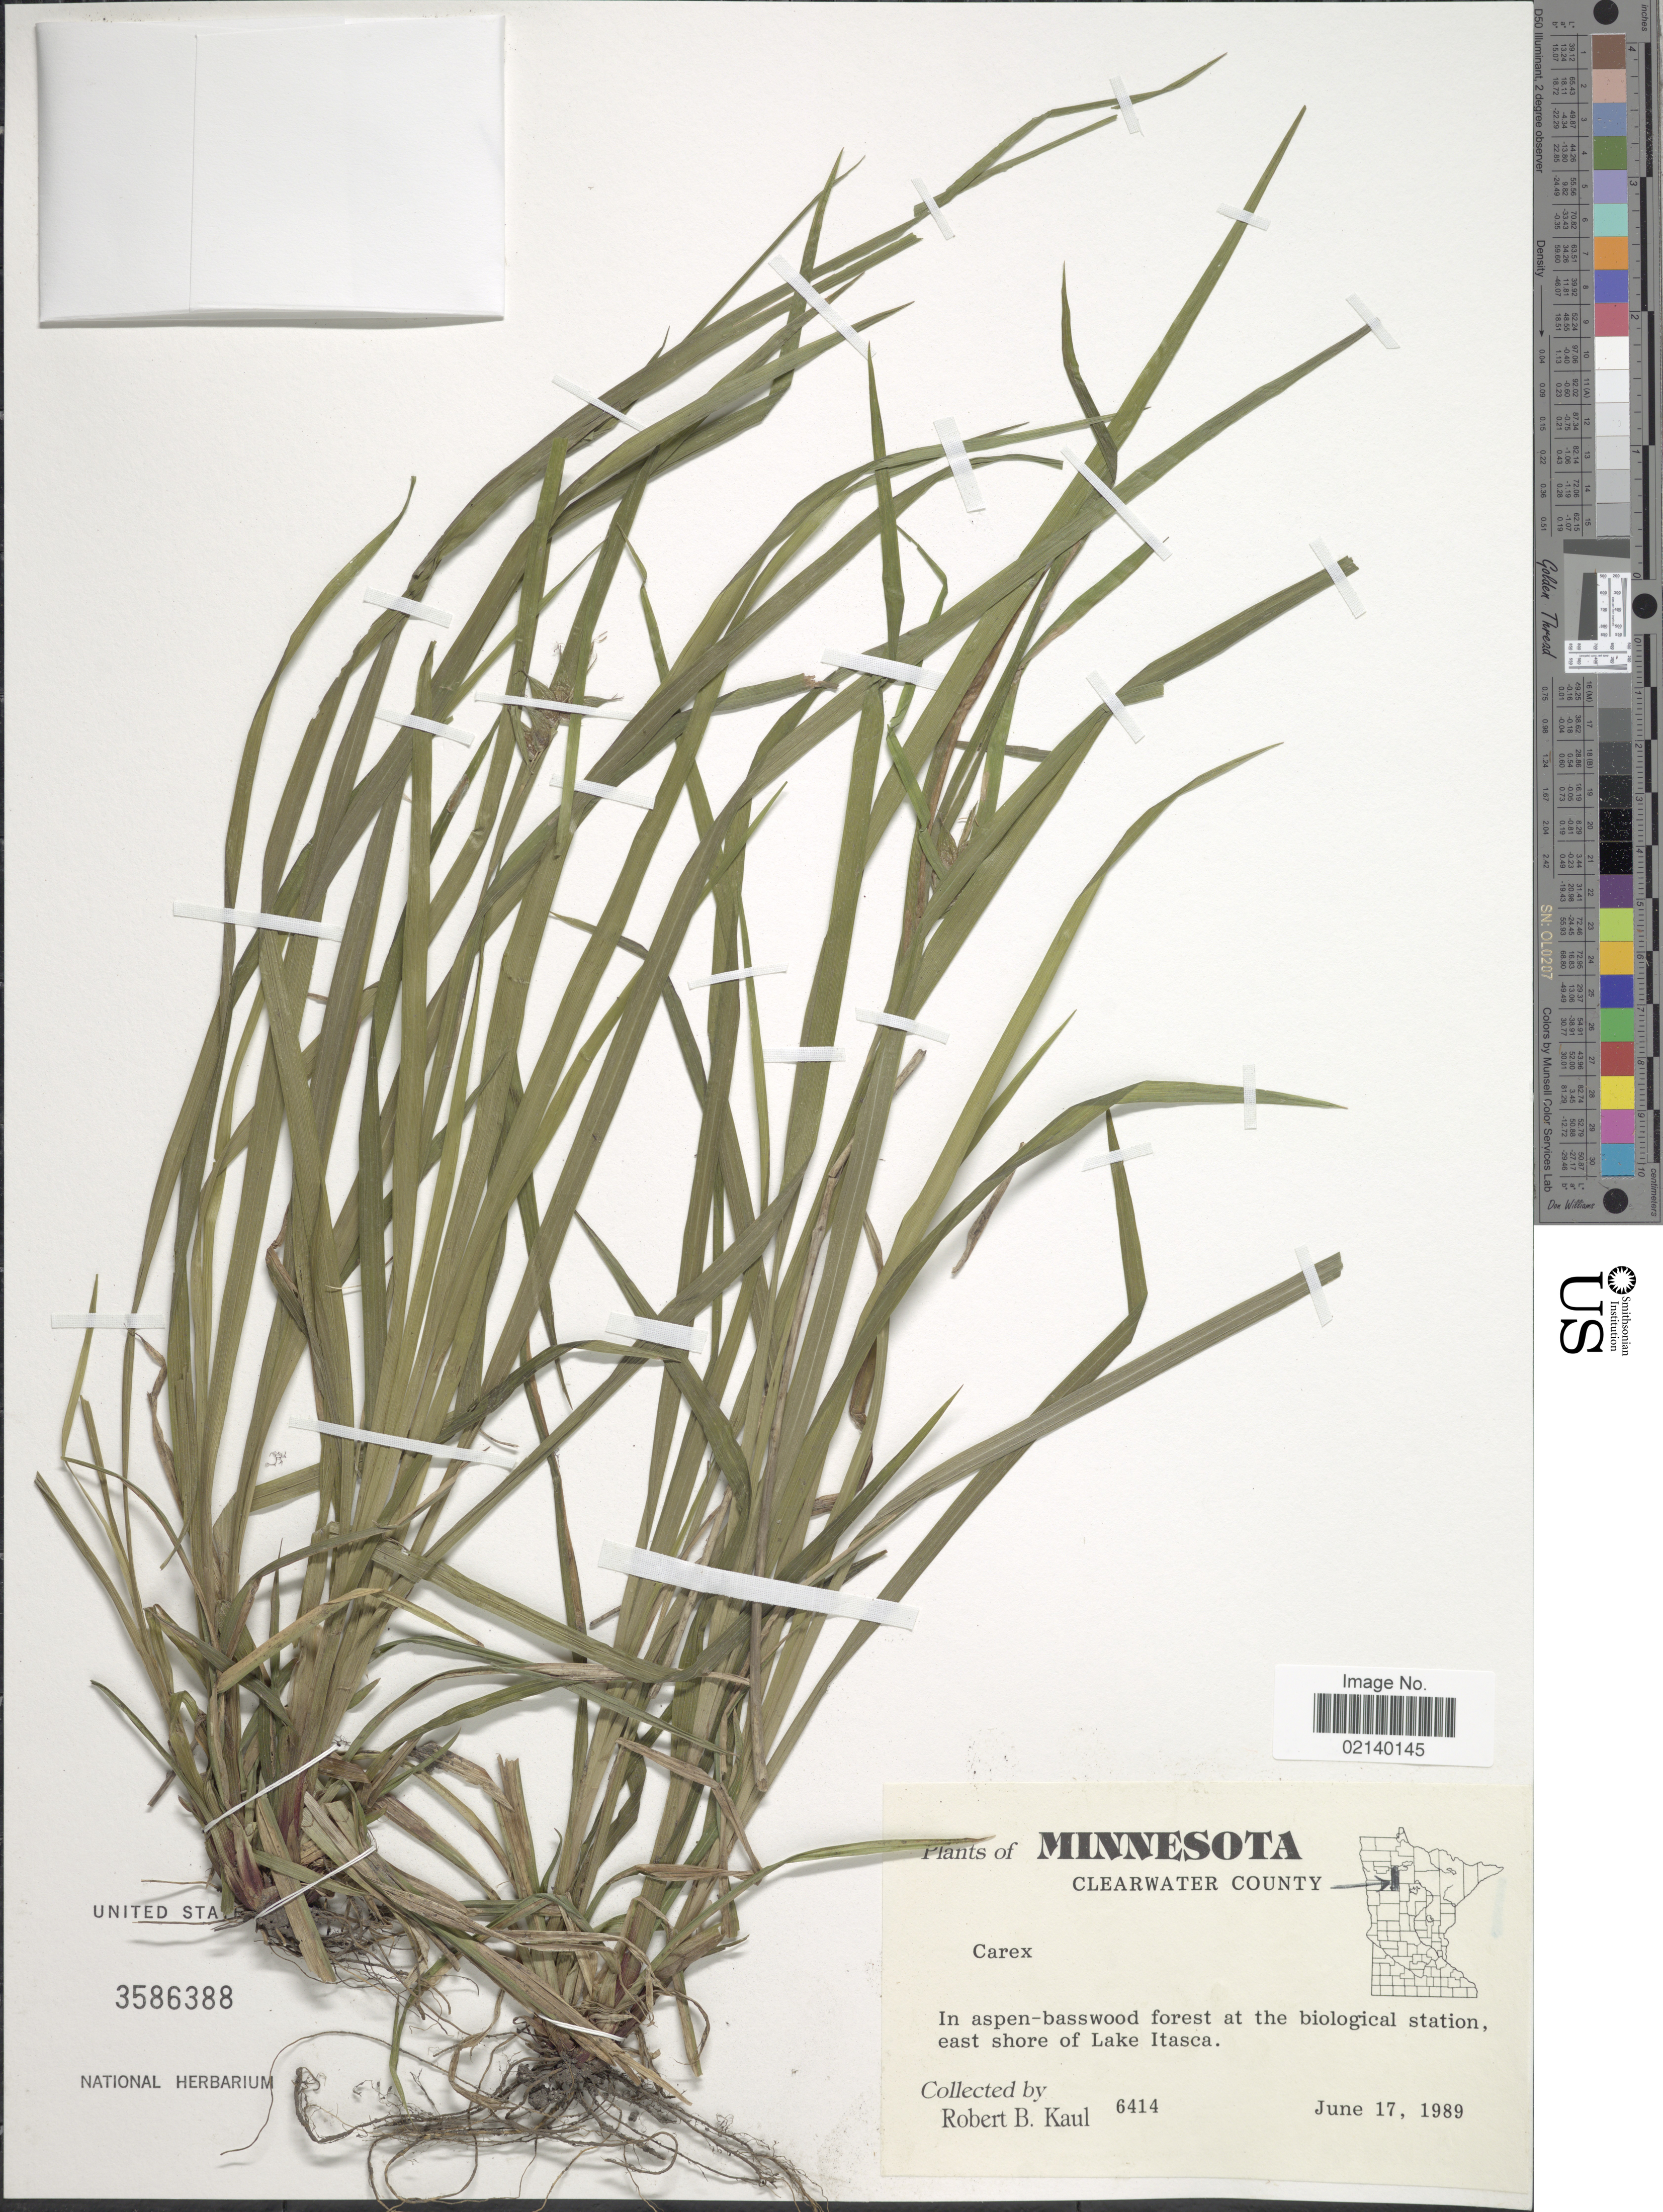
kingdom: Plantae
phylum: Tracheophyta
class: Liliopsida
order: Poales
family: Cyperaceae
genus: Carex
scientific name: Carex intumescens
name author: Rudge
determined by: Strong, Mark T., (BOT), Smithsonian Institution - National Museum of Natural History (UNITED STATES)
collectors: R. Kaul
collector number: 6414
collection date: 1989-06-17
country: United States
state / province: Minnesota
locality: Clearwater County, in aspen-basswood forest at the biological station, east shore of Lake Itasca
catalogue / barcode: US 3586388